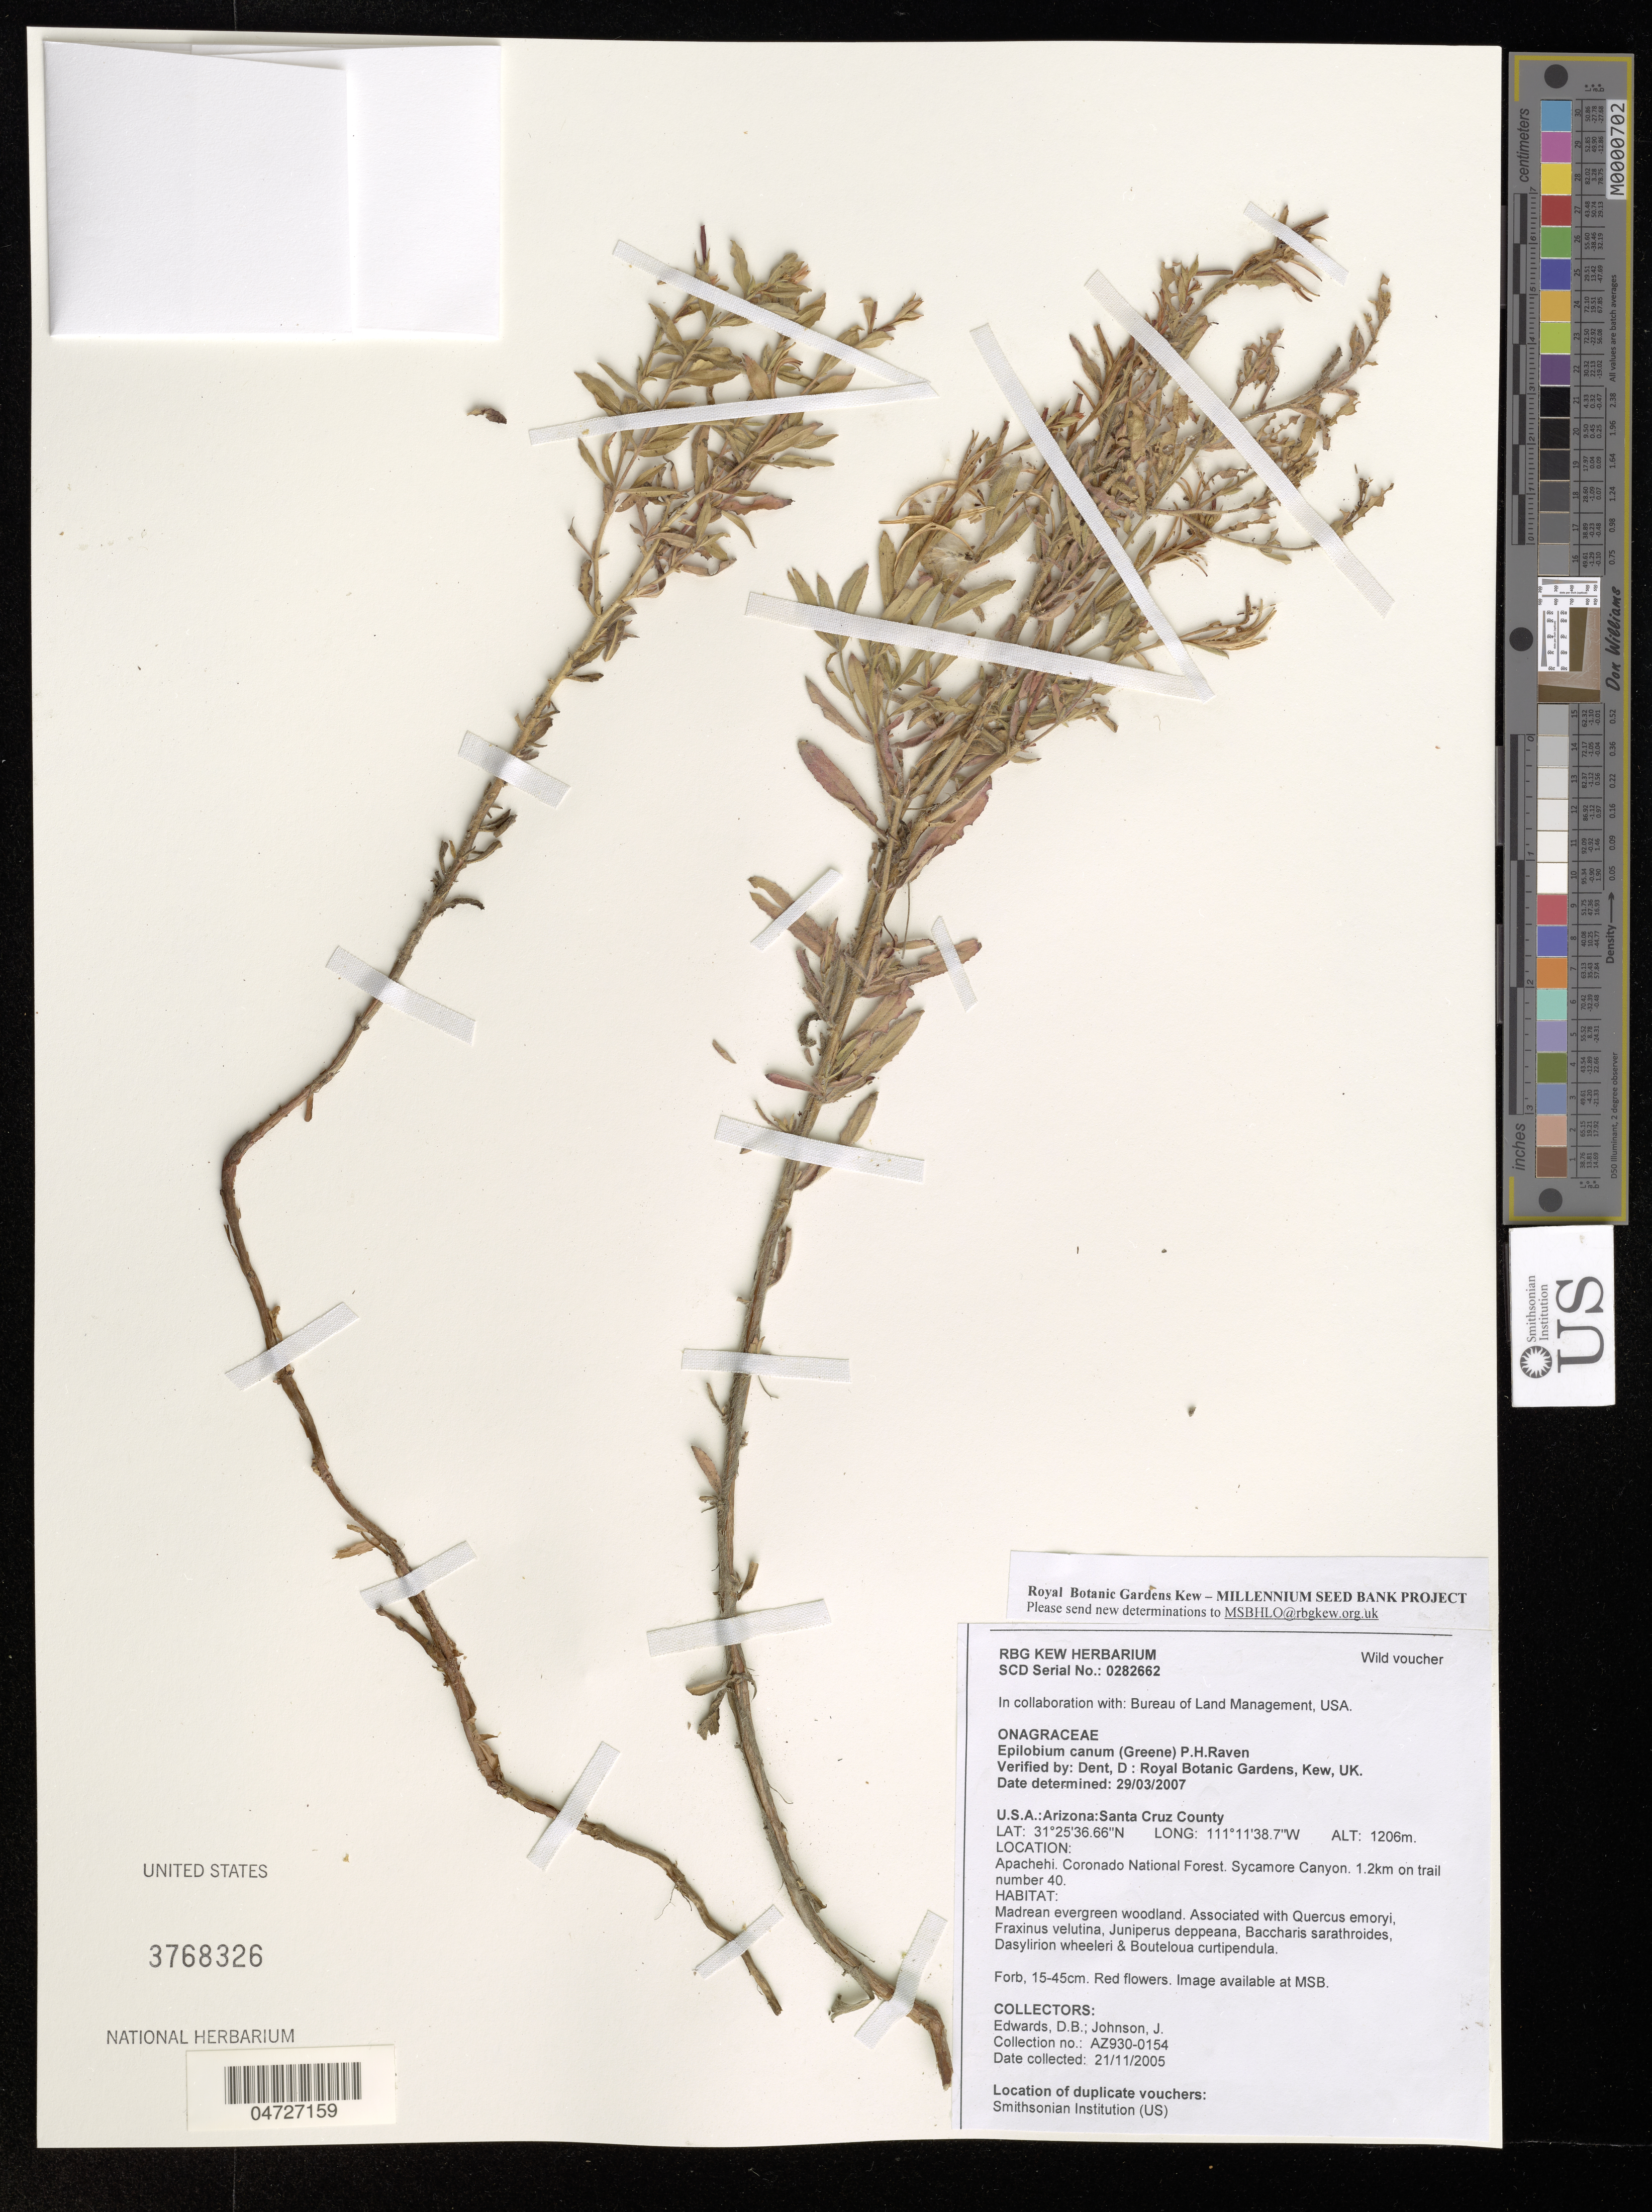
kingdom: Plantae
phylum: Tracheophyta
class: Magnoliopsida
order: Myrtales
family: Onagraceae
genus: Epilobium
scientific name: Epilobium canum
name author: (Greene) P.H. Raven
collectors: D. Edwards & J. Johnson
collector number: AZ930-0154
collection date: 2005-11-21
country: United States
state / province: Arizona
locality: Santa Cruz County. Apachehi. Coronado National Forest. Sycamore Canyon. 1.2km on trail number 40.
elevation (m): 1206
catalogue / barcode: US 3768326